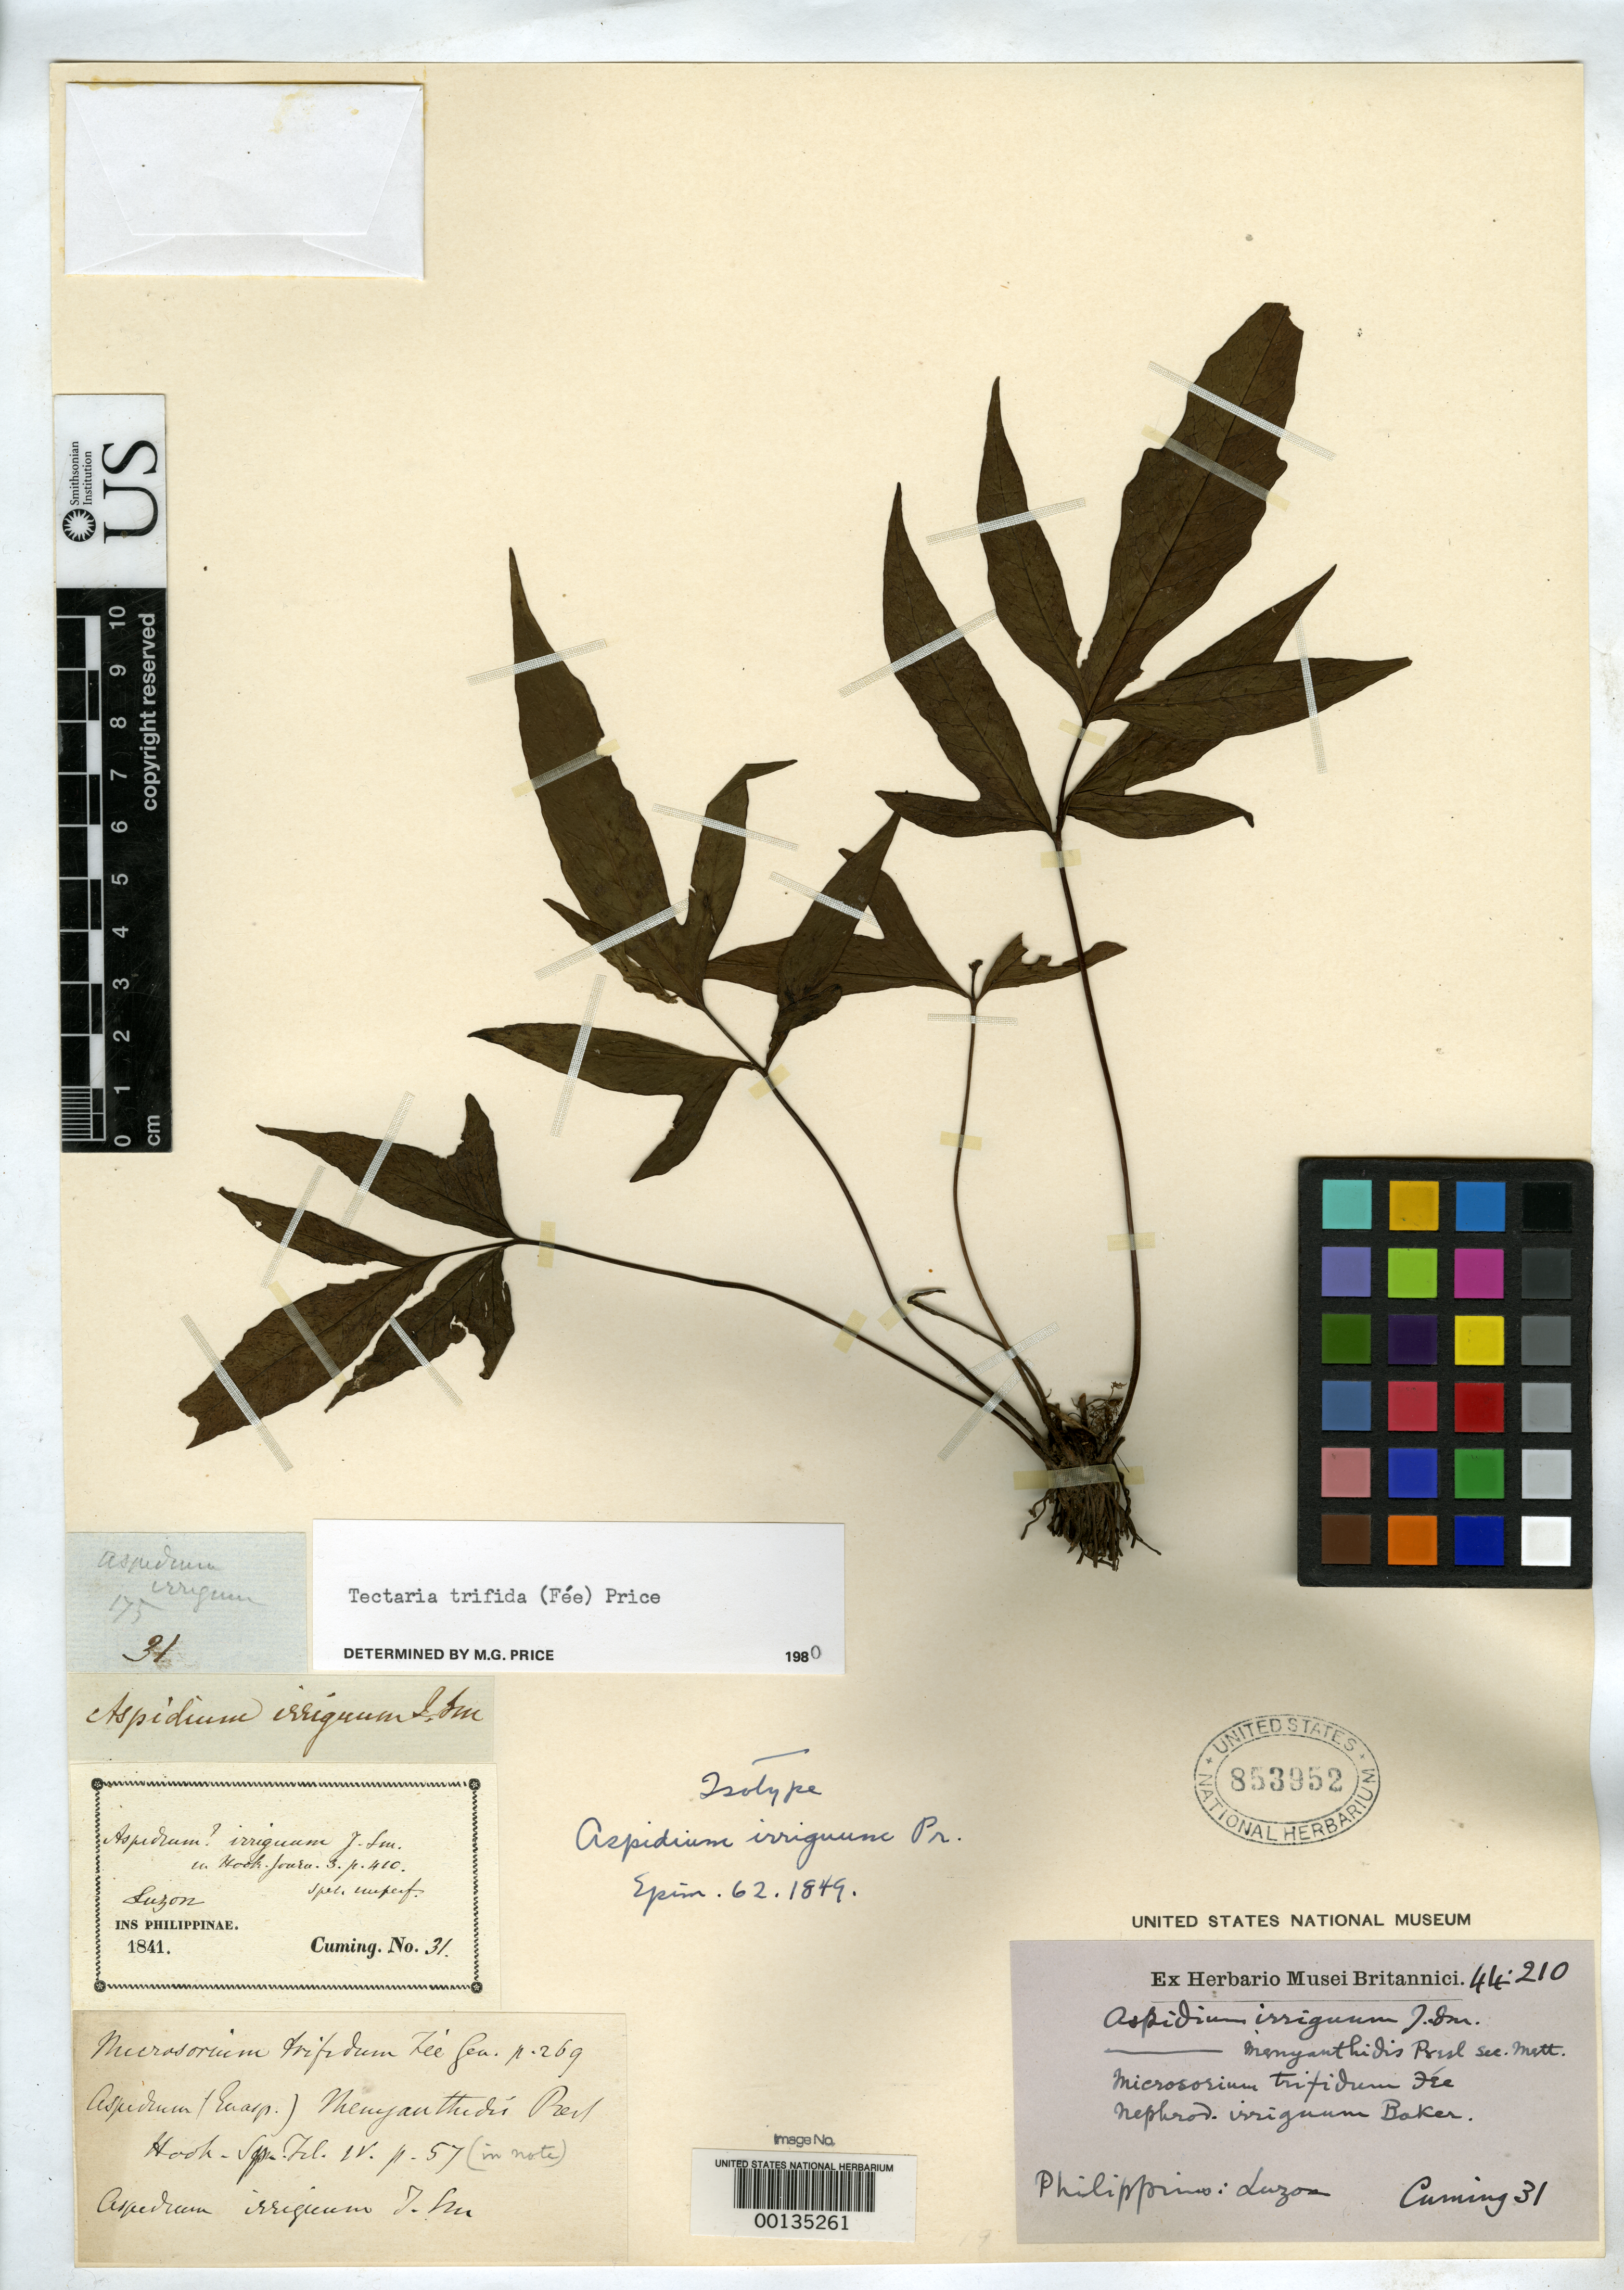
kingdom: Plantae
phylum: Tracheophyta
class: Polypodiopsida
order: Polypodiales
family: Tectariaceae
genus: Aspidium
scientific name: Aspidium irriguum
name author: C. Presl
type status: Type Collection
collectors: H. Cuming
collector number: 31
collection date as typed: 1841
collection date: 1841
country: Philippines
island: Luzon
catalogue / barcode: US 853952